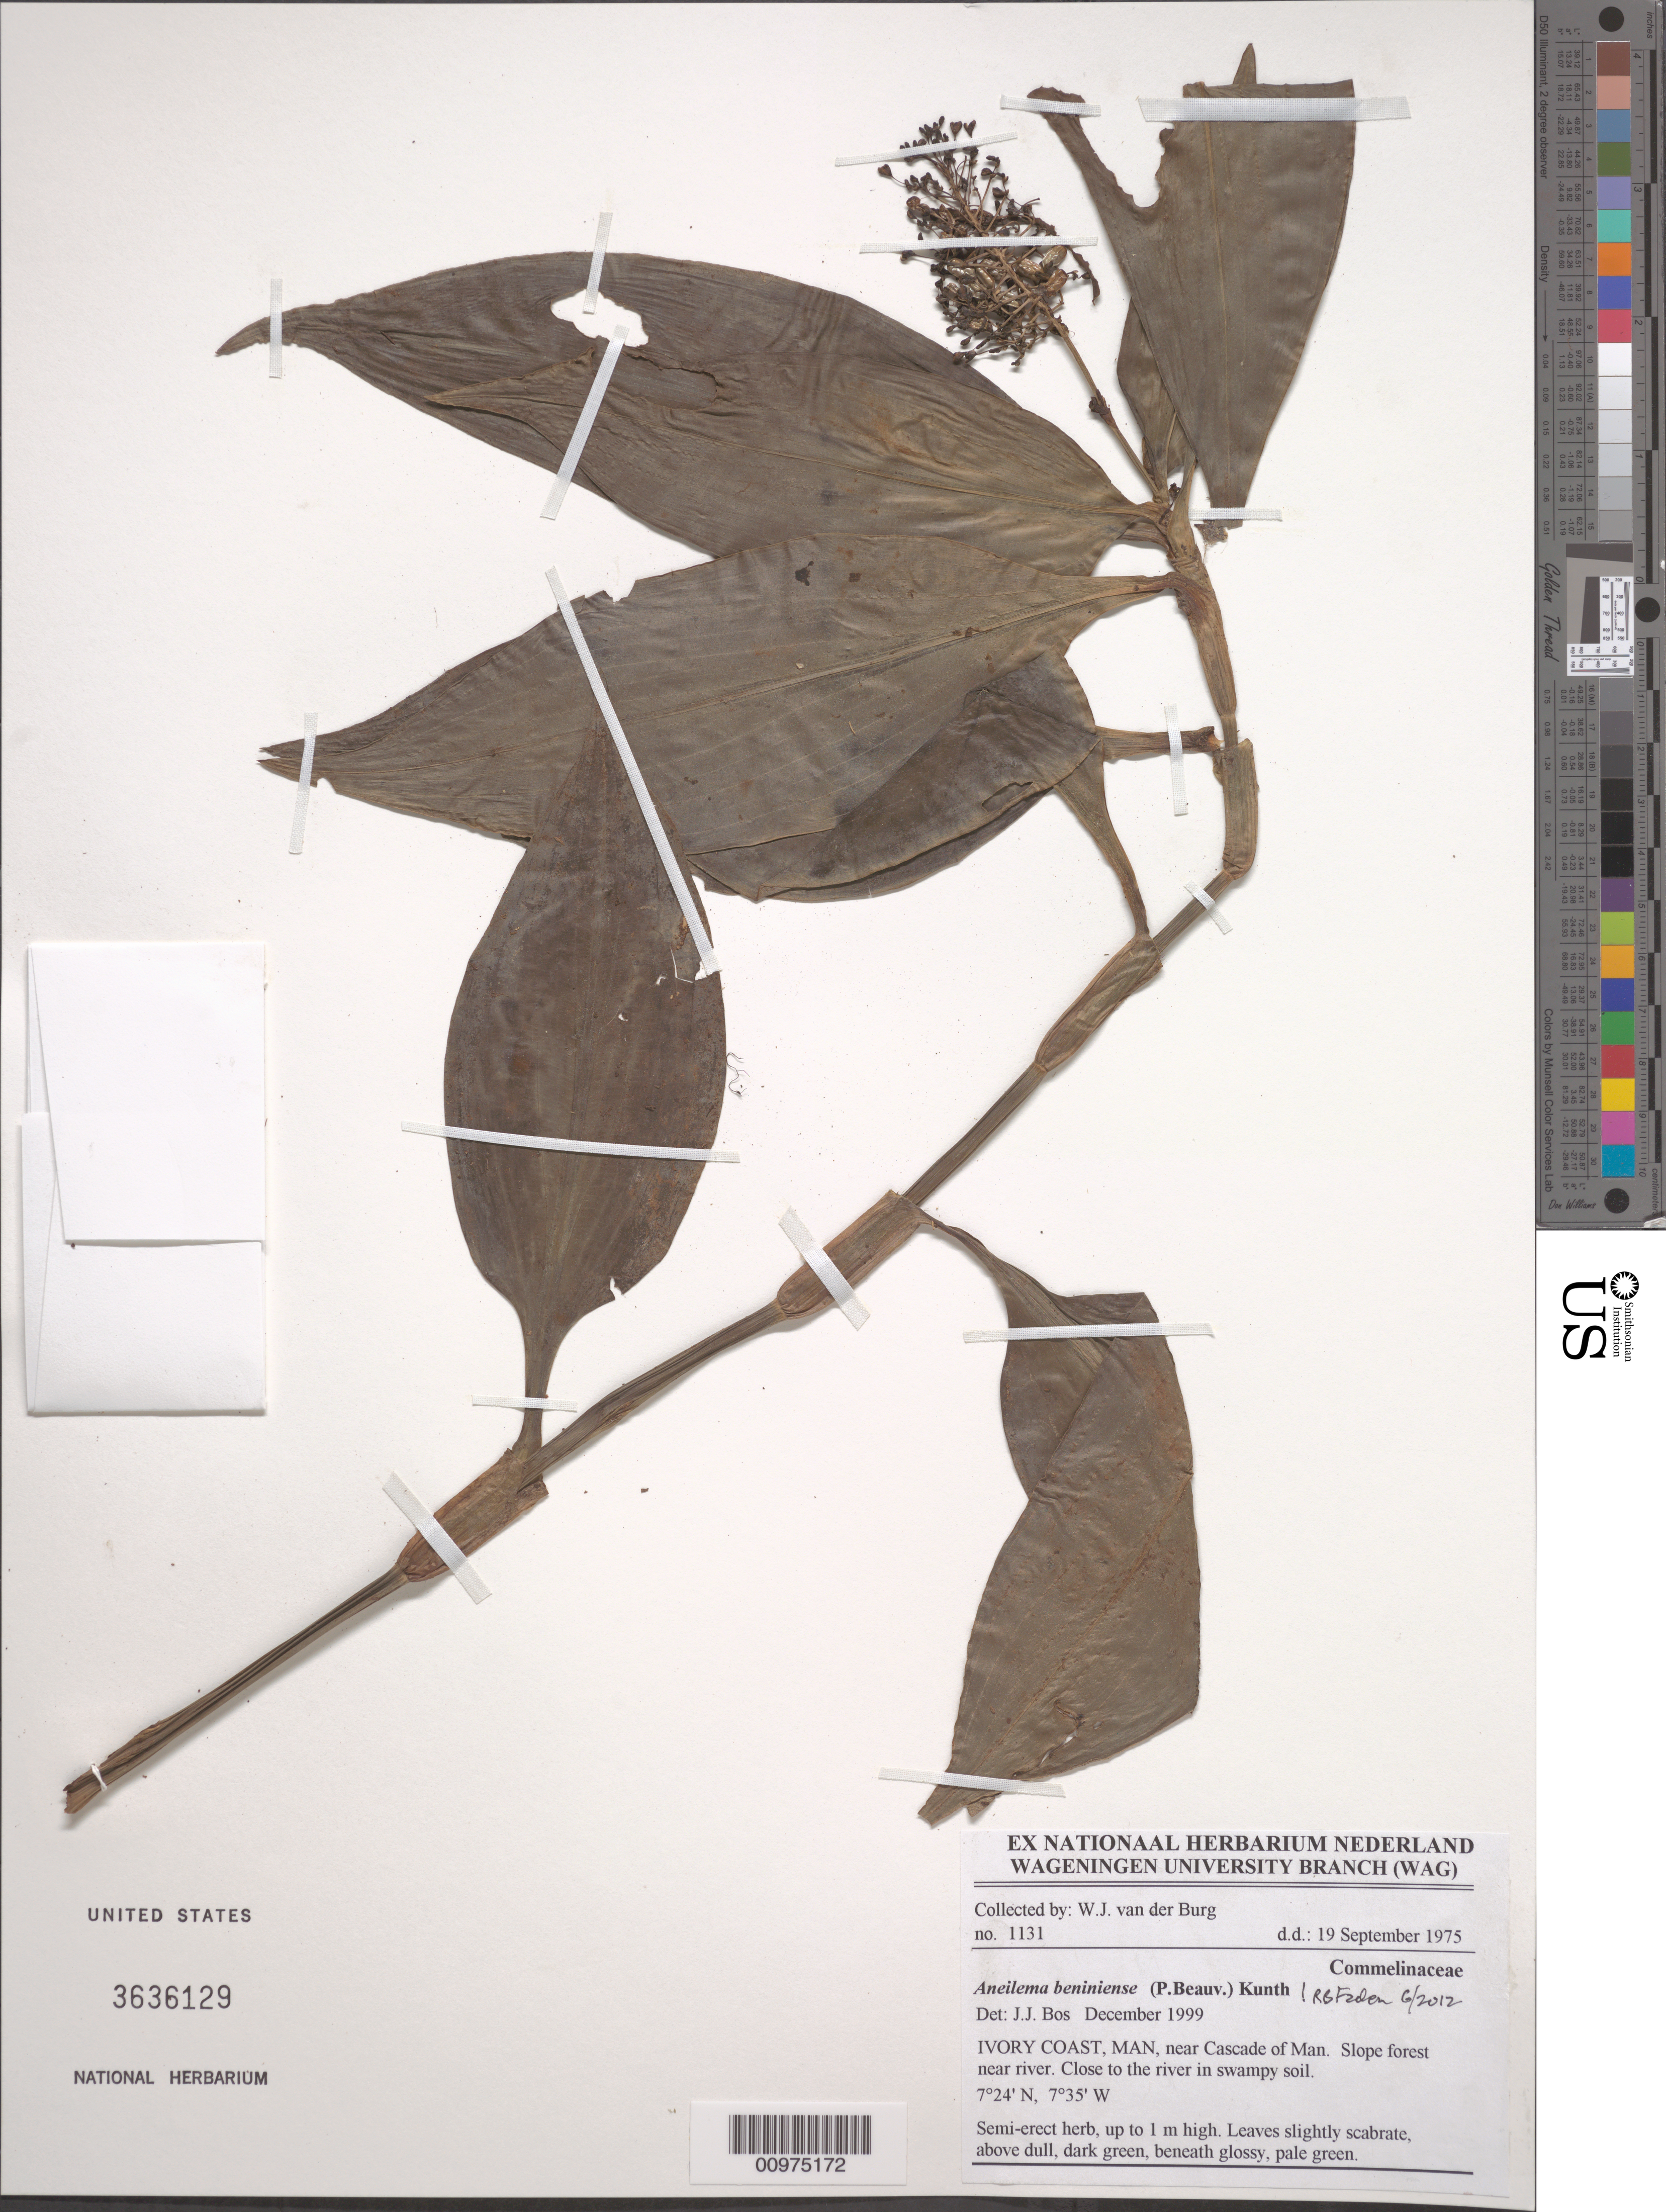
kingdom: Plantae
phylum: Tracheophyta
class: Liliopsida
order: Commelinales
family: Commelinaceae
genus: Aneilema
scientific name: Aneilema beniniense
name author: (P. Beauv.) Kunth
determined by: Faden, Robert B., (US), Smithsonian Institution - National Museum of Natural History (UNITED STATES)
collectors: W. van der Burg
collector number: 1131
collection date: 1975-09-19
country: Ivory Coast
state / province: Montagnes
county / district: Tonkpi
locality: near Cascade of Man.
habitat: Slope forest near river. Close to the river in swampy soil.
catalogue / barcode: US 3636129